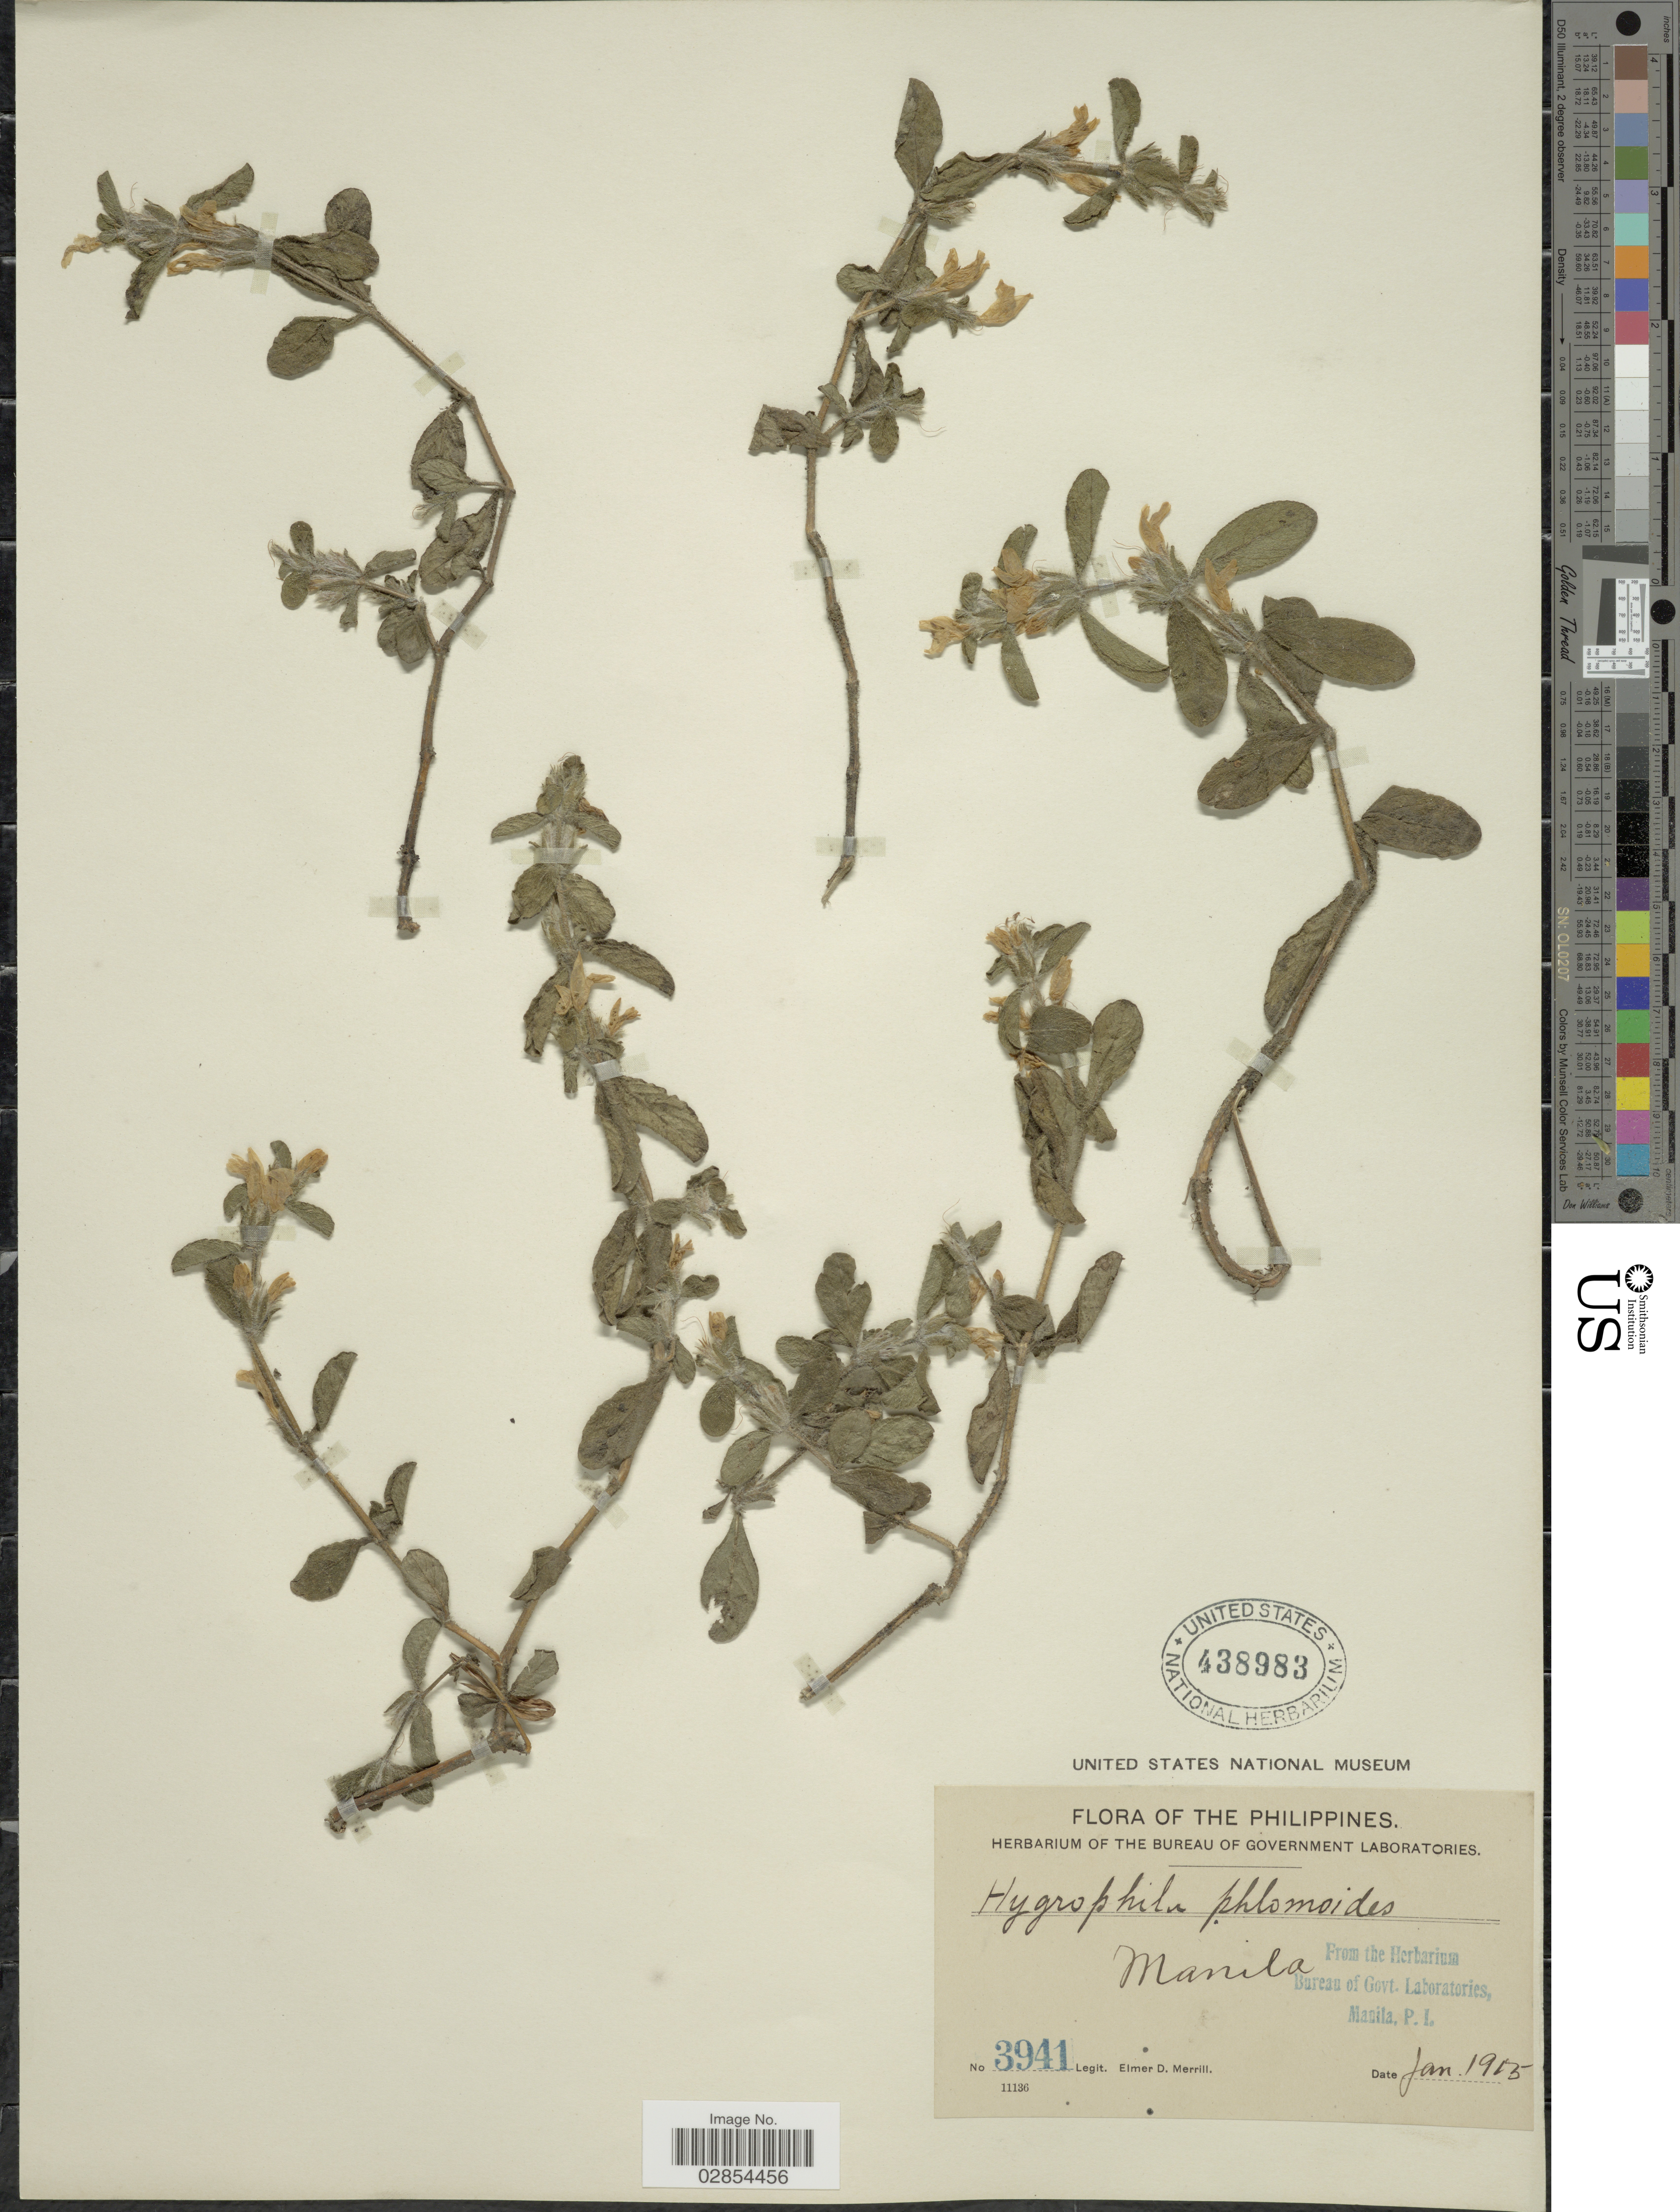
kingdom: Plantae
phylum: Tracheophyta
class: Magnoliopsida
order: Lamiales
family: Acanthaceae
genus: Hygrophila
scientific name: Hygrophila phlomoides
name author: Nees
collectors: E. D. Merrill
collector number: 3941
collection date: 1915-01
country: Philippines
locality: Manila.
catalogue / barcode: US 438983